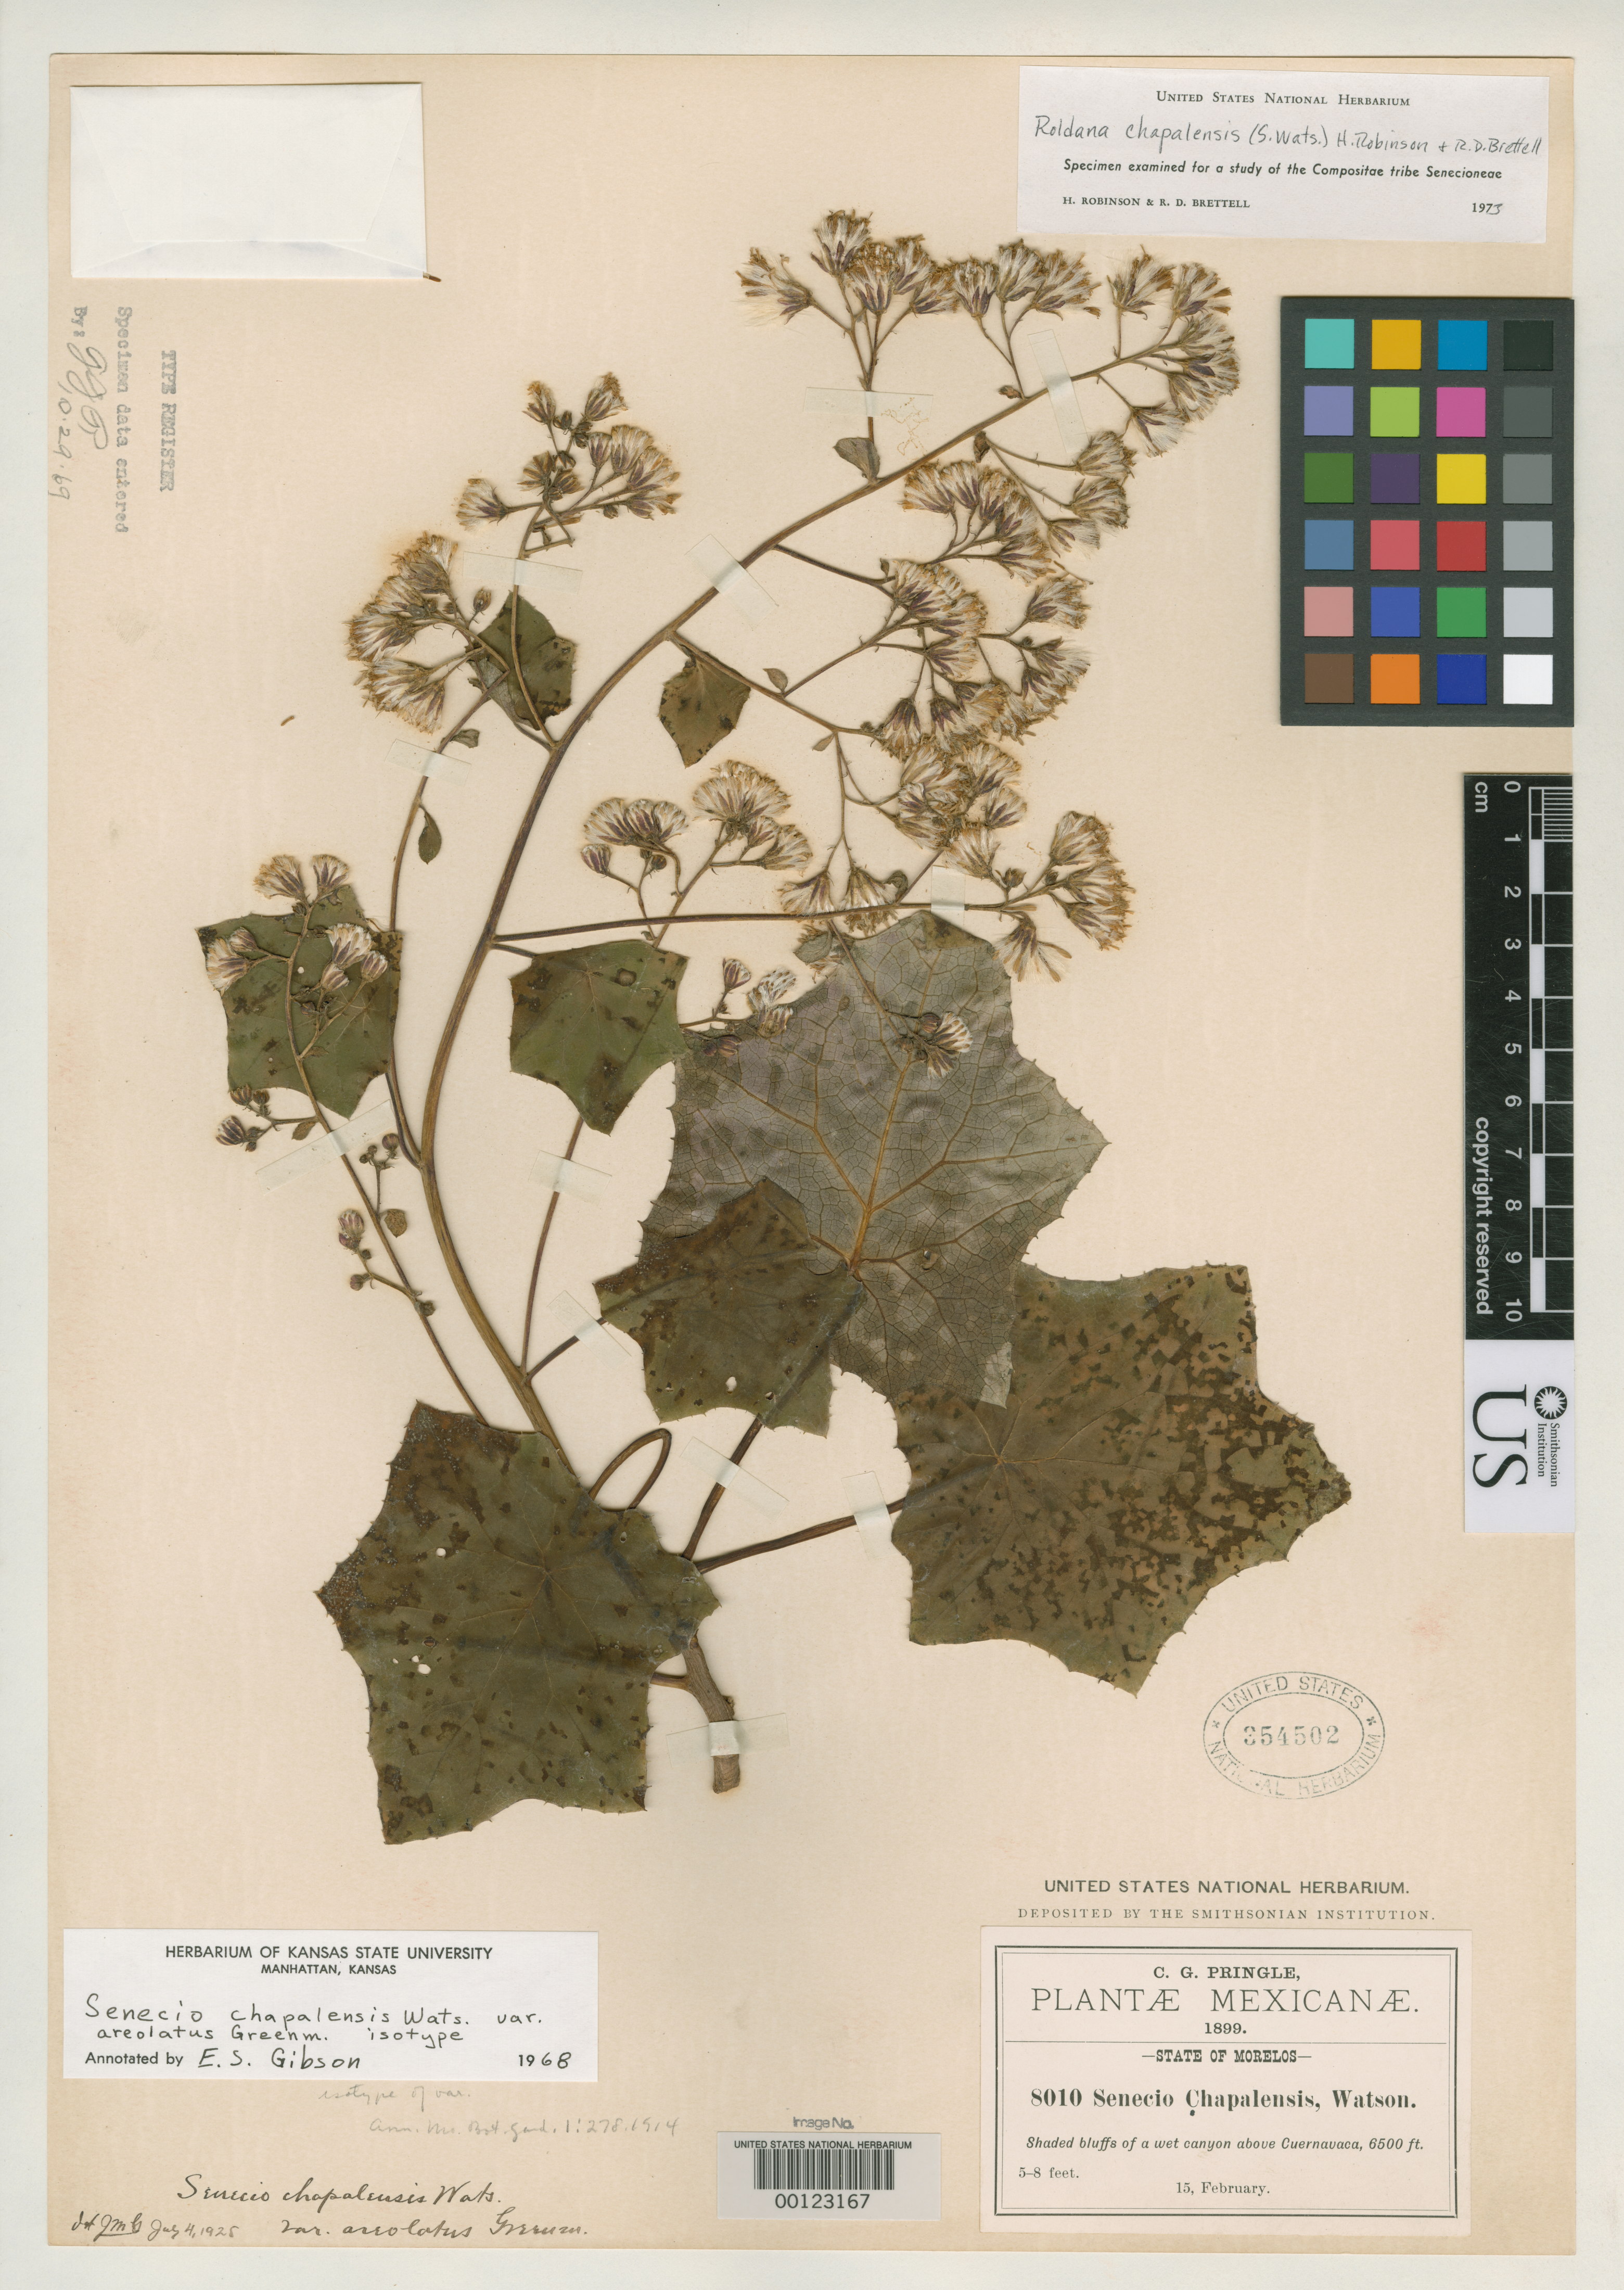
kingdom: Plantae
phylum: Tracheophyta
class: Magnoliopsida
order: Asterales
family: Asteraceae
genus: Senecio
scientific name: Senecio chapalensis var. areolatus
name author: Greenm.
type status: Isotype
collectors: C. G. Pringle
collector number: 8010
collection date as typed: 15 Feb 1899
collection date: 1899-02-15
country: Mexico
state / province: Morelos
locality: Cuernavaca.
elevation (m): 1981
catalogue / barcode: US 354502